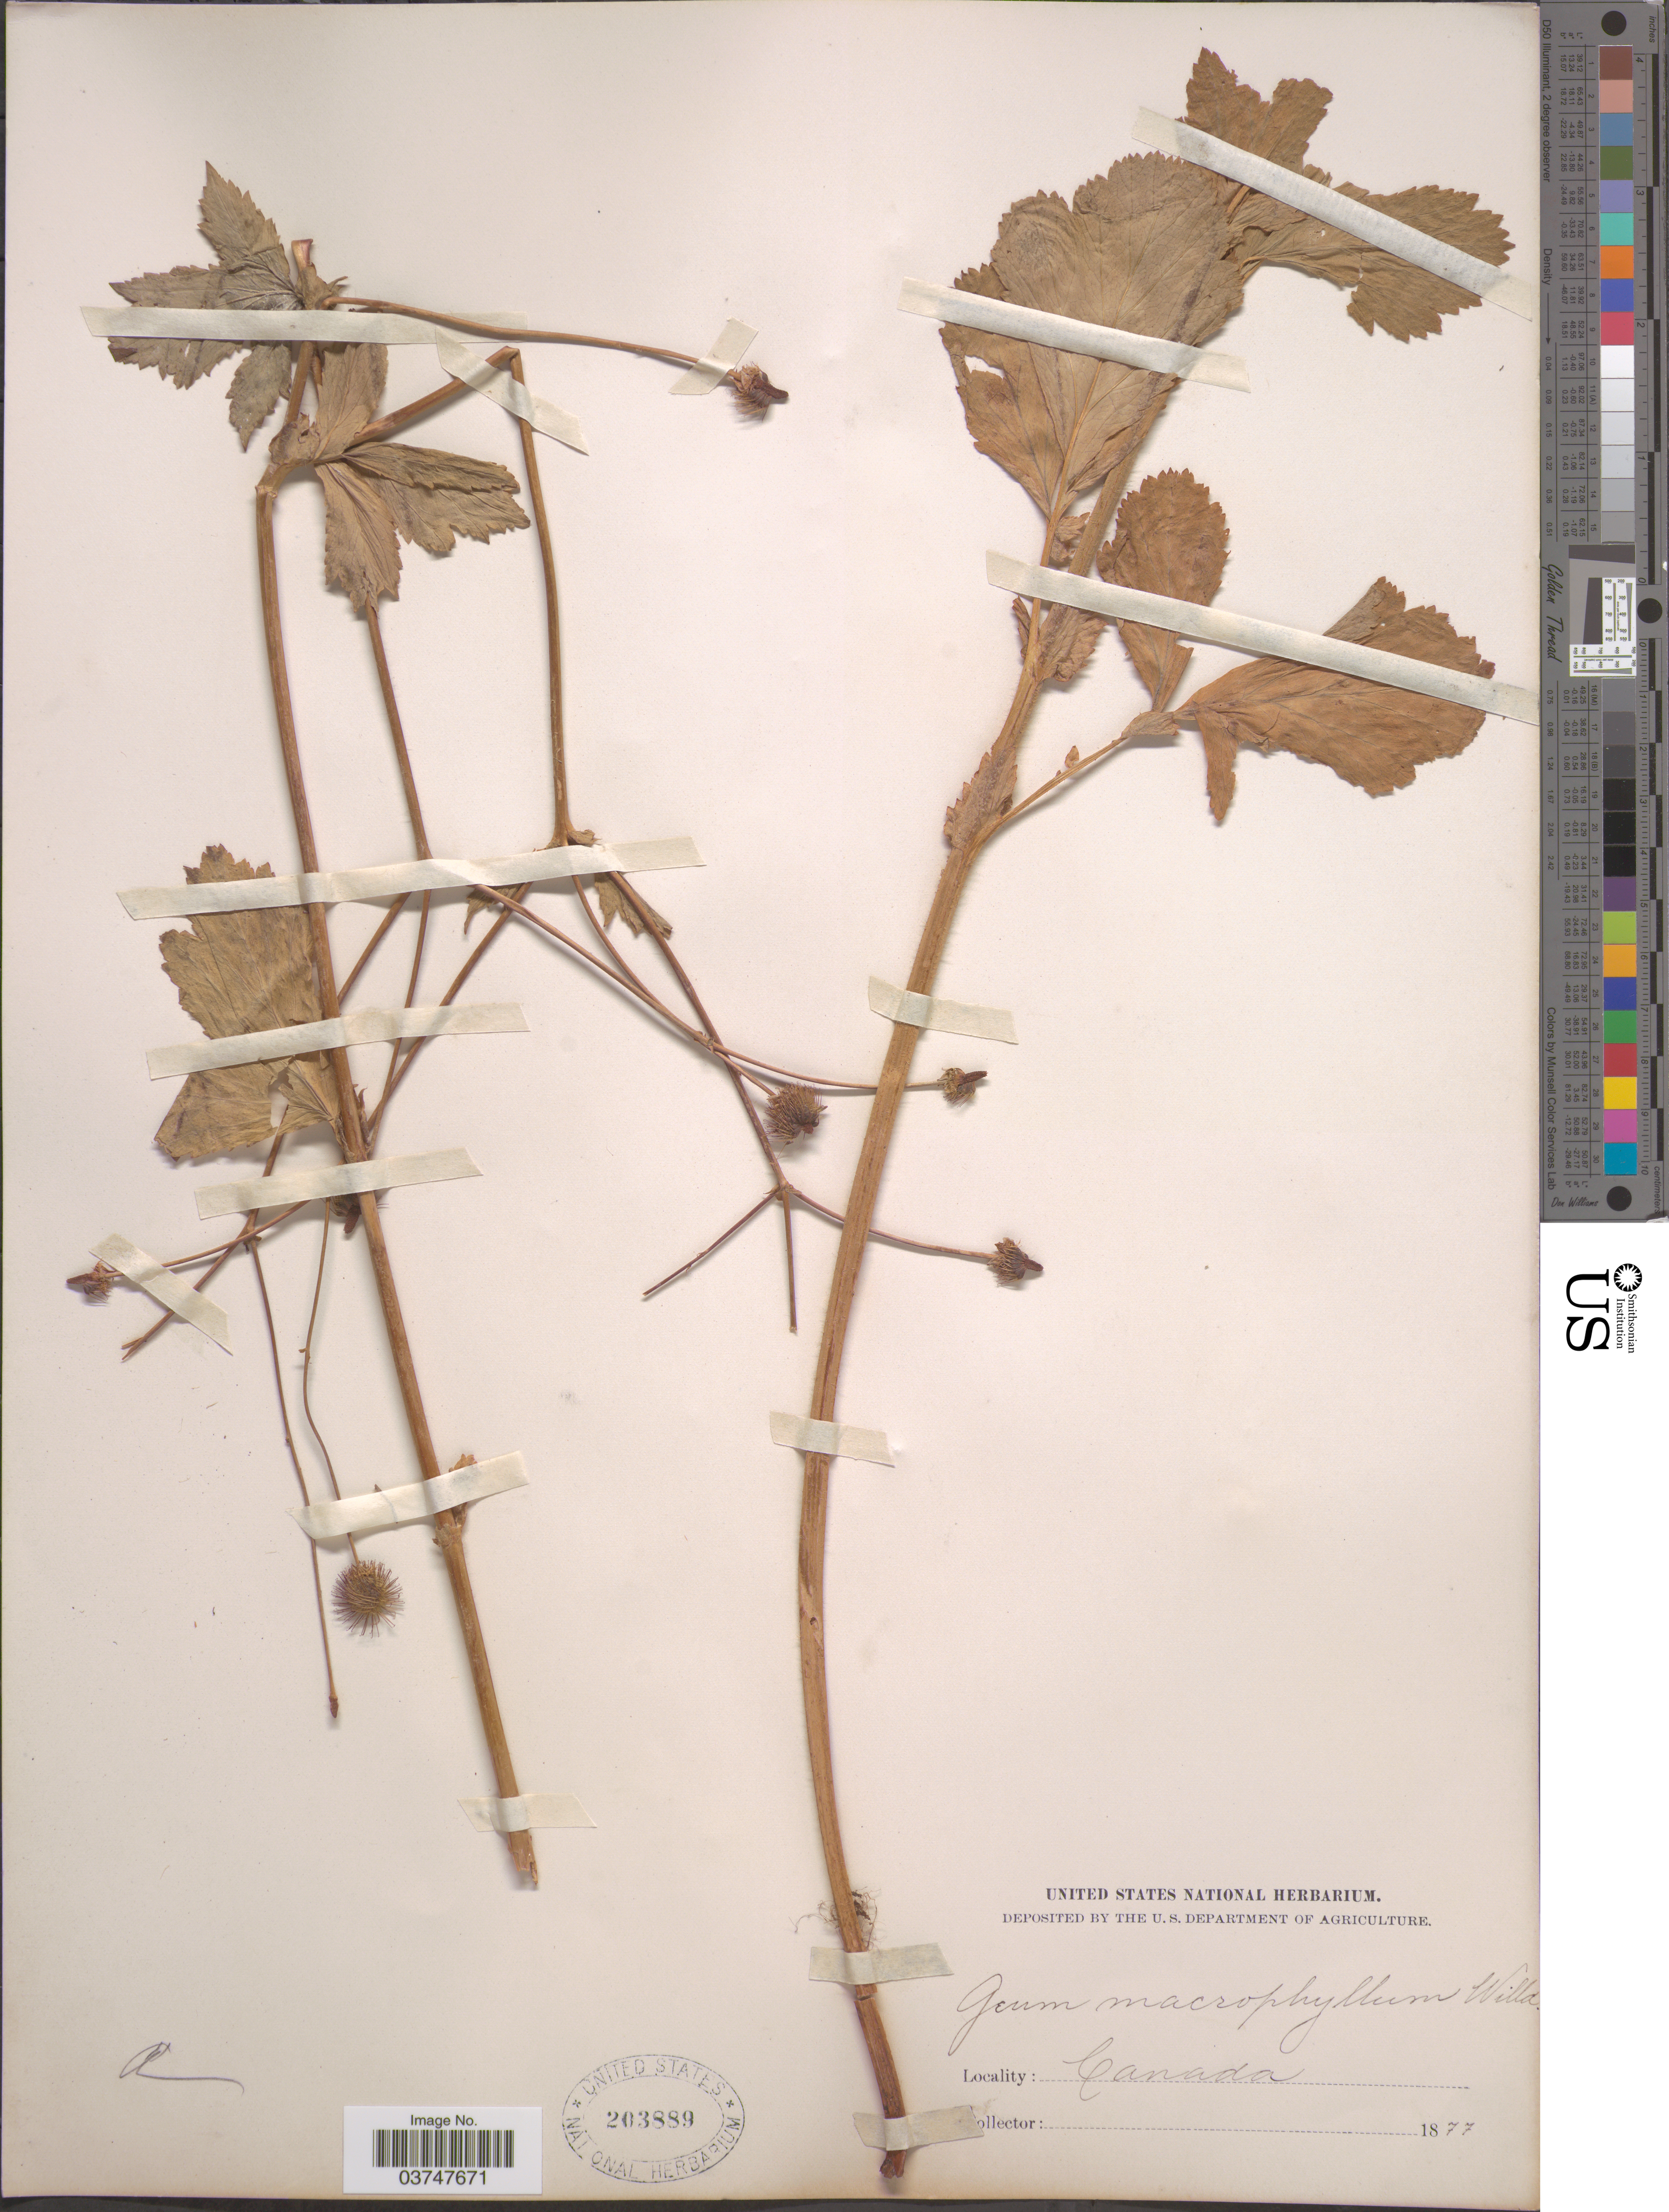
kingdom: Plantae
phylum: Tracheophyta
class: Magnoliopsida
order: Rosales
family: Rosaceae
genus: Geum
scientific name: Geum macrophyllum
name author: Willd.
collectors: ex herb. United States National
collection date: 1877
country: Canada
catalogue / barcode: US 203889